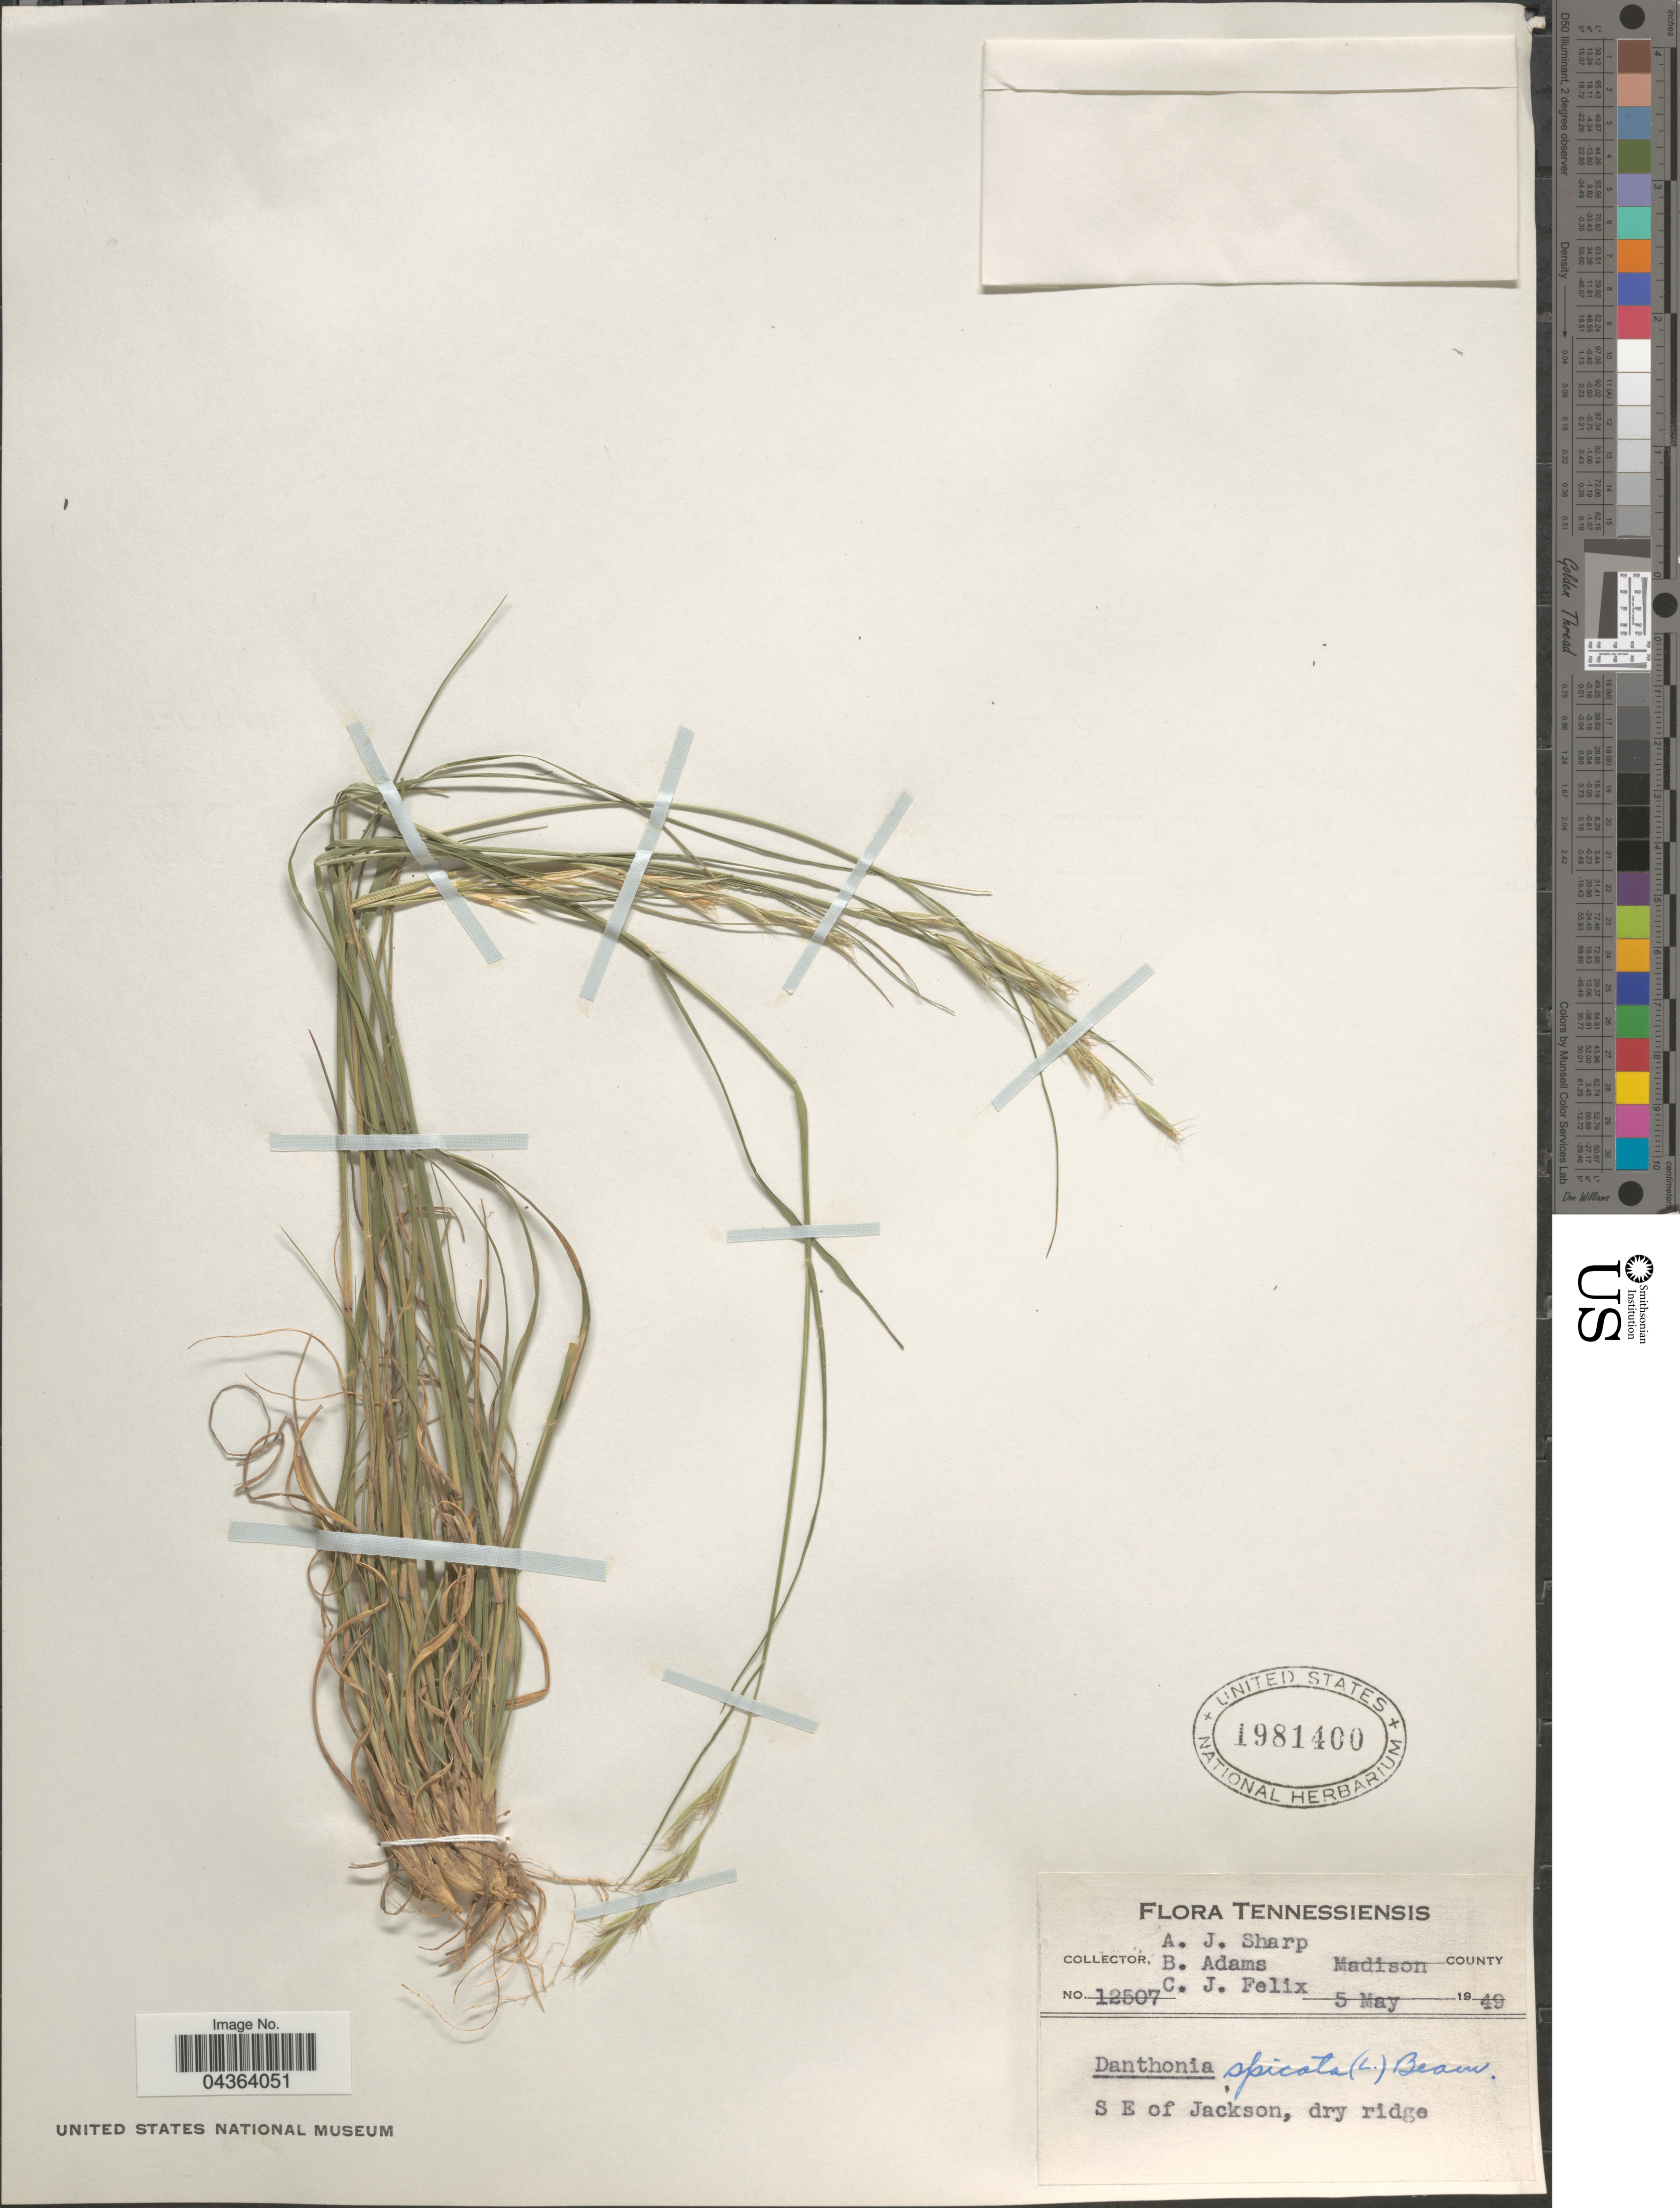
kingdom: Plantae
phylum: Tracheophyta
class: Liliopsida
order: Poales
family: Poaceae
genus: Danthonia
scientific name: Danthonia spicata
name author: (L.) P. Beauv. ex Roem. & Schult.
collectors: A. J. Sharp, B. Adams & C. Felix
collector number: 12507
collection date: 1949-05-05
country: United States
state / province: Tennessee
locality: Madison County. S E of Jackson, dry ridge.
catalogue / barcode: US 1981400